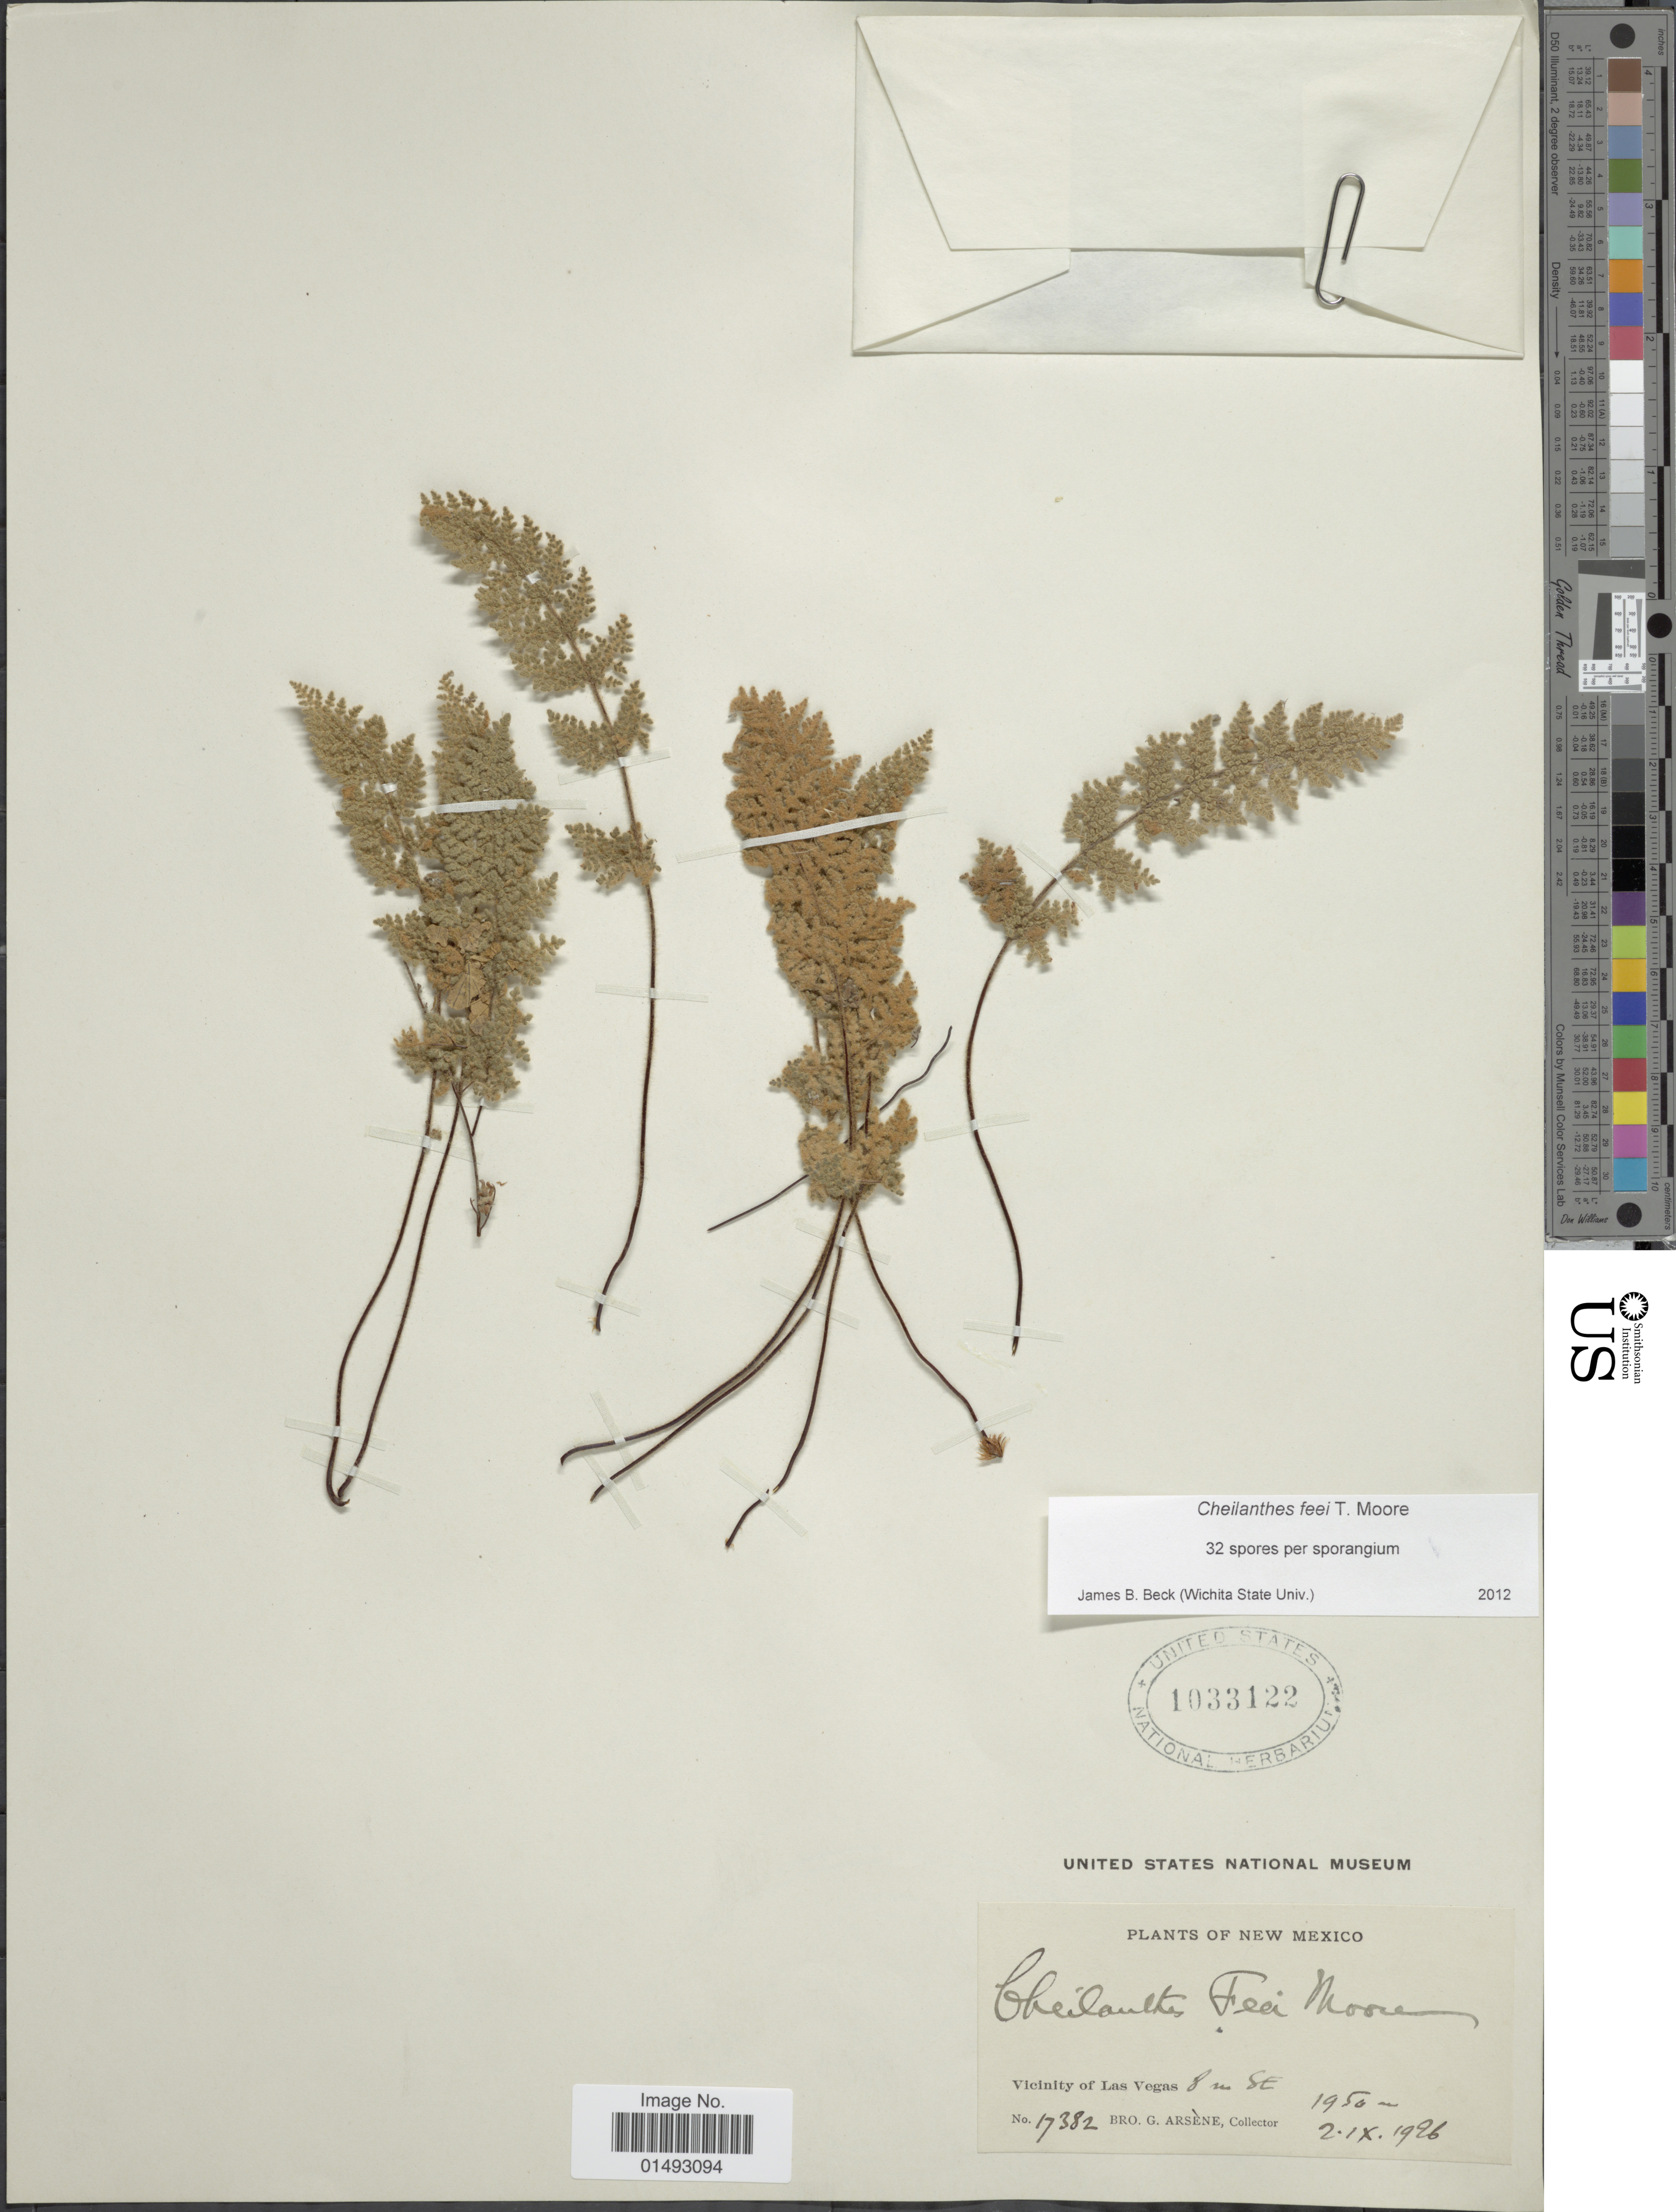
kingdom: Plantae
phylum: Tracheophyta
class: Polypodiopsida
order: Polypodiales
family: Pteridaceae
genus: Myriopteris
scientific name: Myriopteris gracilis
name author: Fée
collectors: Bro. G. Arsène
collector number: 17382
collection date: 1926-09-02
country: United States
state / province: New Mexico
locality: Vicinity of Las Vegas 8 m SE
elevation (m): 1950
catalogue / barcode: US 1033122